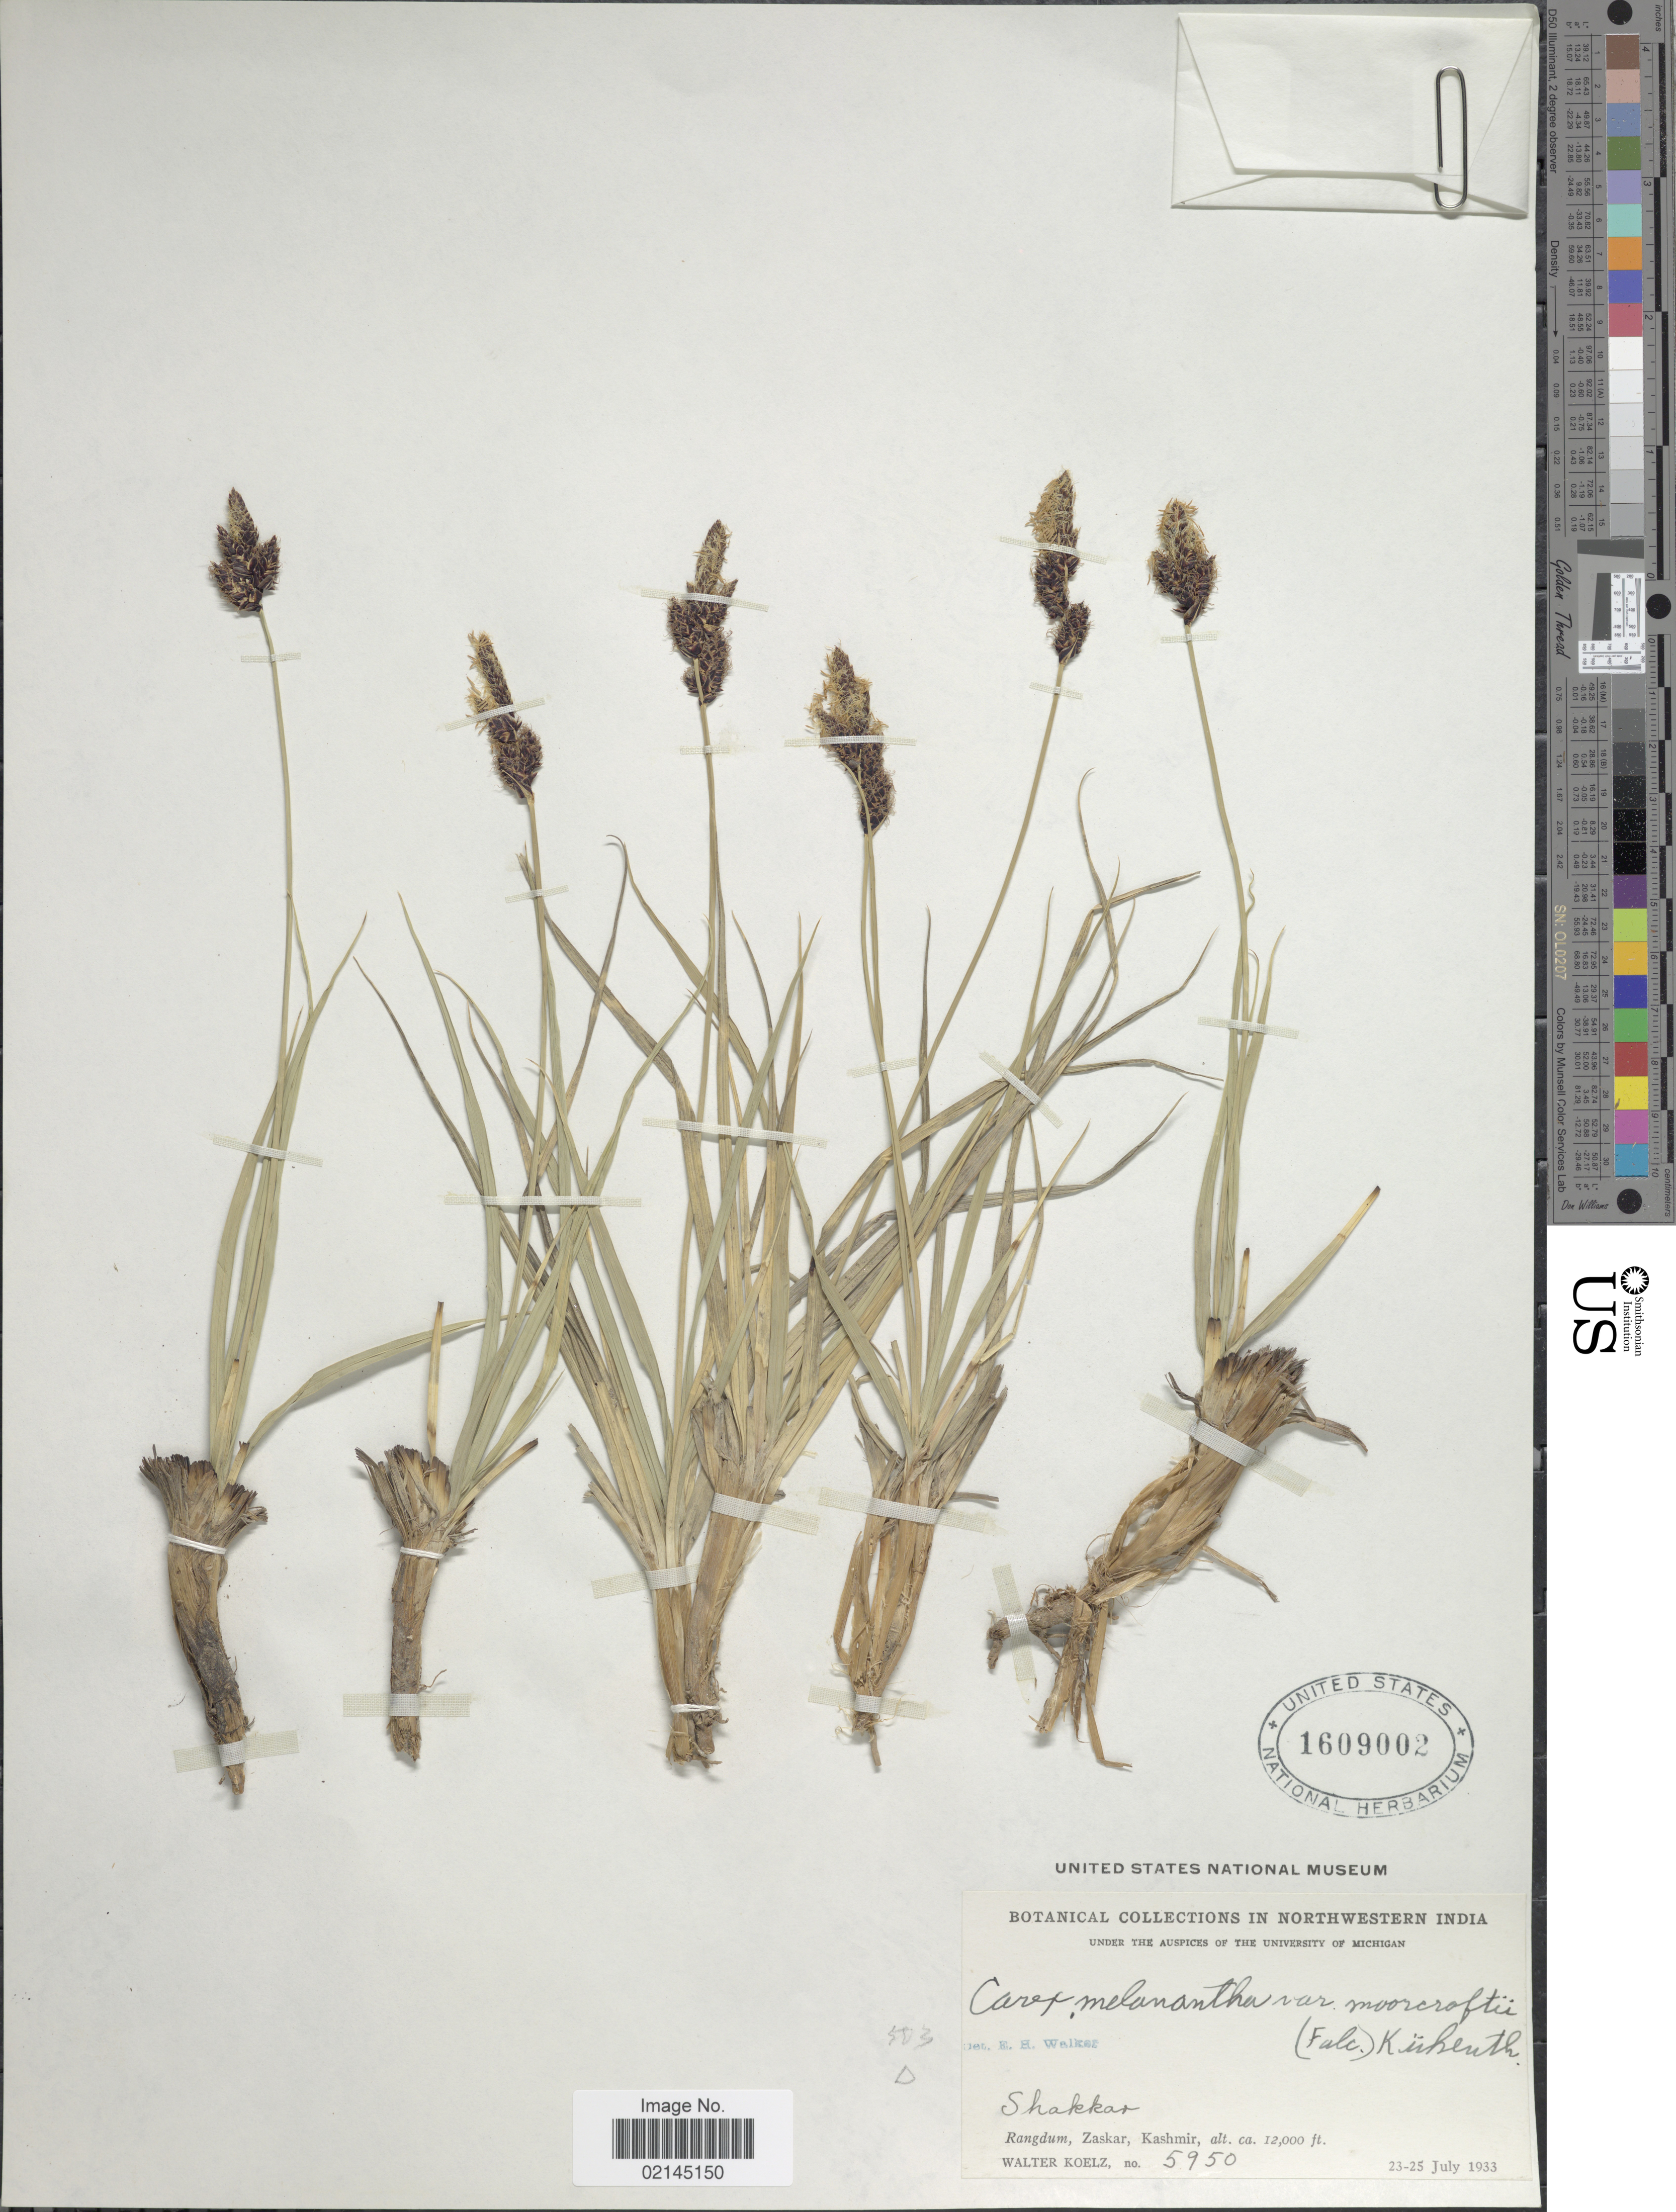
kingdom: Plantae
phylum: Tracheophyta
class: Liliopsida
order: Poales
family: Cyperaceae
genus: Carex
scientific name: Carex melanantha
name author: C.A. Mey.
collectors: W. N. Koelz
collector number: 5950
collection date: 1933-07-23/1933-07-25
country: India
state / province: Jammu and Kashmir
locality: Northwestern India, Shakkar, Rangdum, Kashmir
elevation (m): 3658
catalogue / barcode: US 1609002